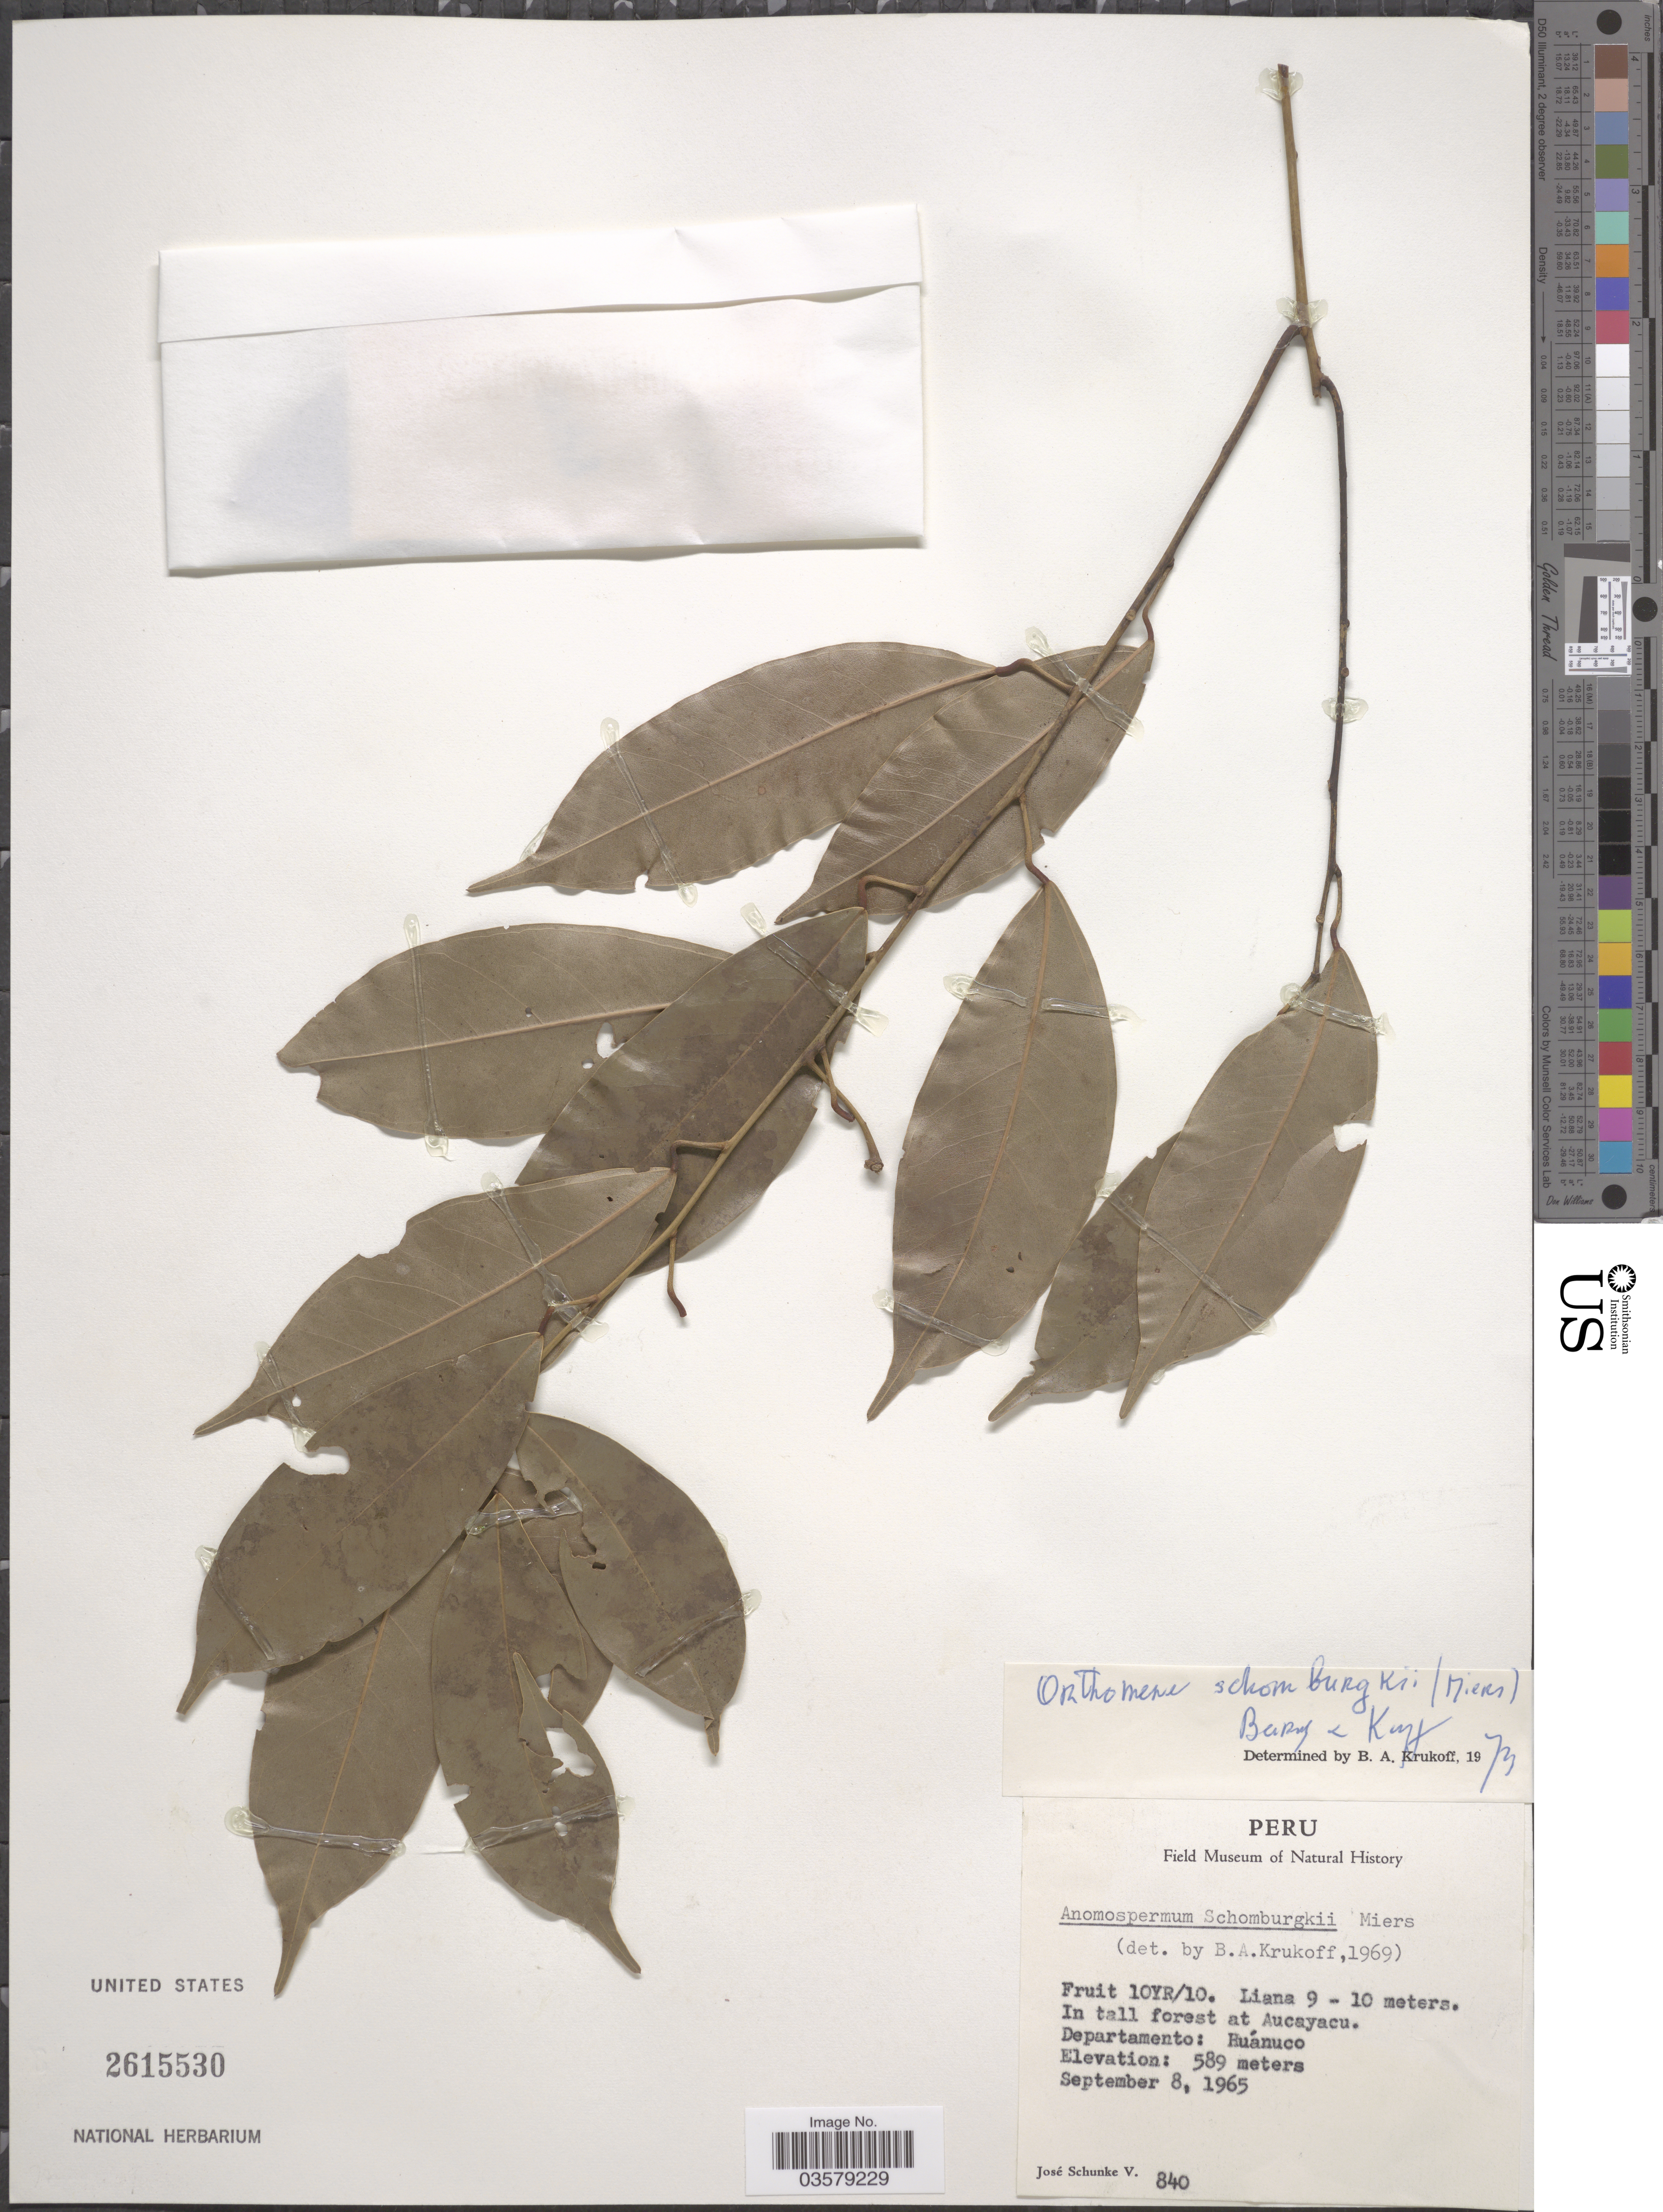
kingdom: Plantae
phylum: Tracheophyta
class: Magnoliopsida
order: Ranunculales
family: Menispermaceae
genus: Anomospermum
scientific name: Anomospermum schomburgkii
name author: Miers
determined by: Strong, Mark T., (BOT), Smithsonian Institution - National Museum of Natural History (UNITED STATES)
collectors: J. Schunke Vigo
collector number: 840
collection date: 1965-09-08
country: Peru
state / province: Huánuco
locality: In tall forest at Aucayacu. Departamento: Huánuco.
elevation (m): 589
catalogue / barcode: US 2615530